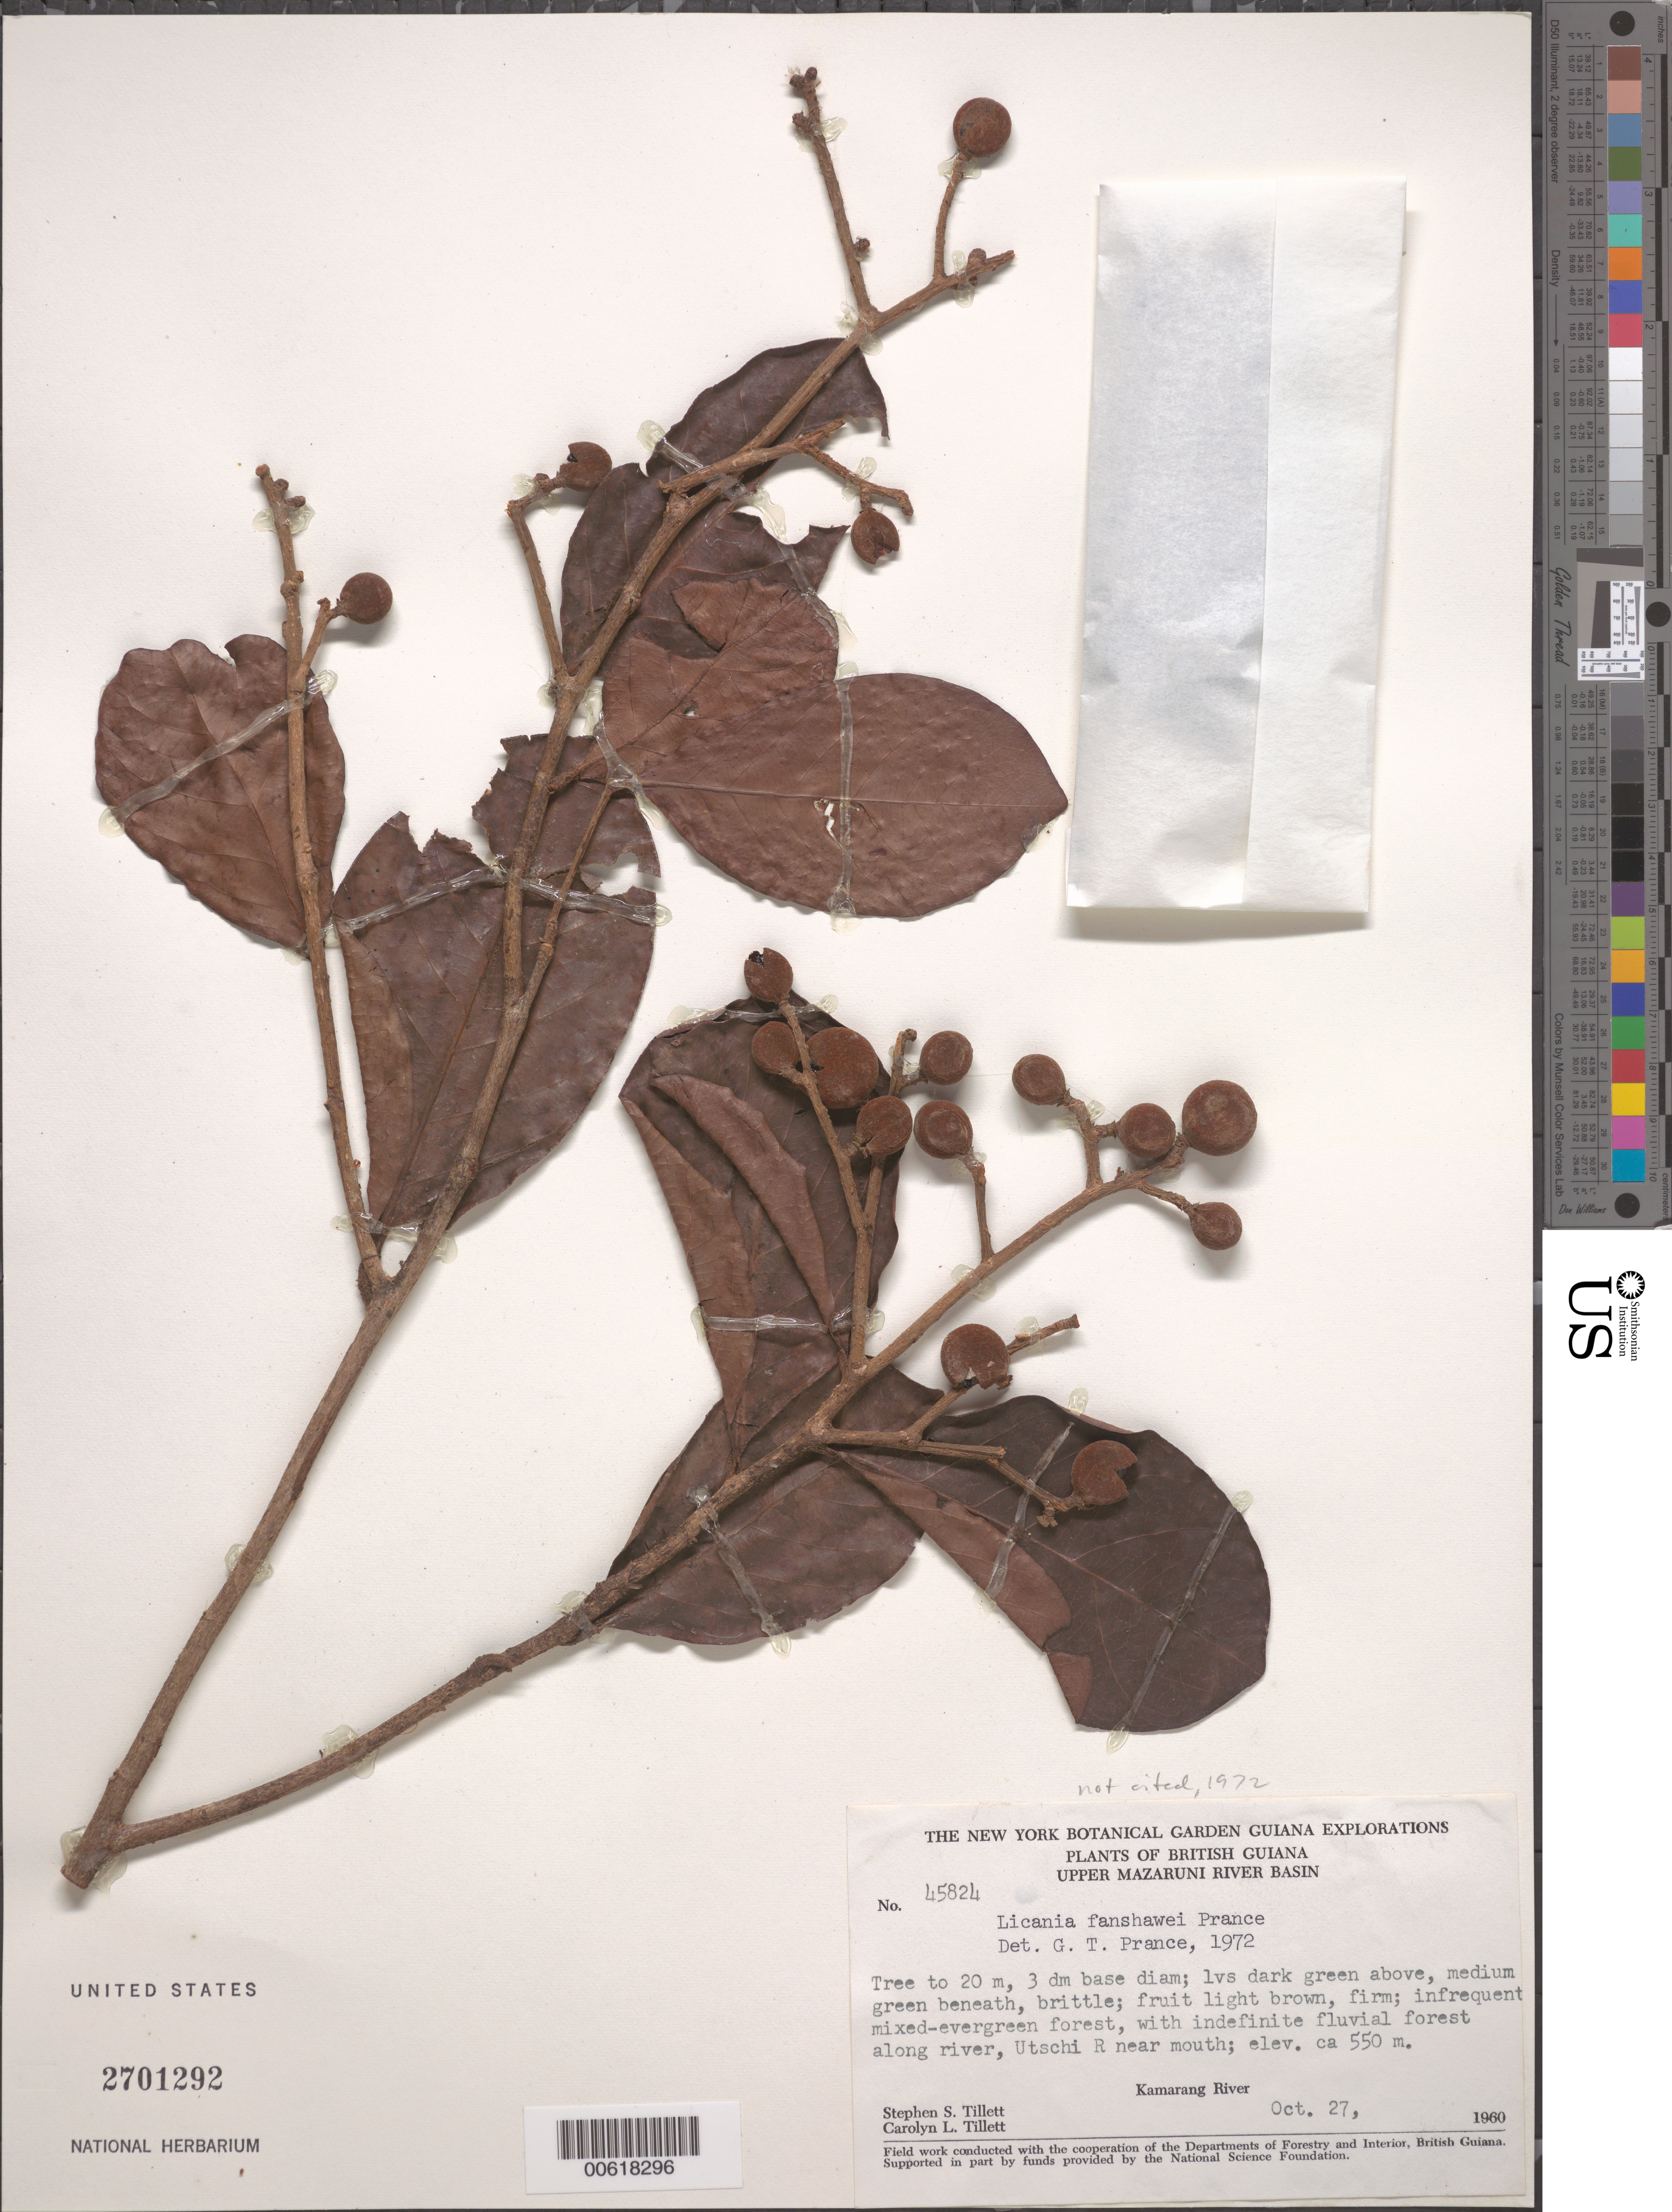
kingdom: Plantae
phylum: Tracheophyta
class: Magnoliopsida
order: Malpighiales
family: Chrysobalanaceae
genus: Licania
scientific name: Licania fanshawei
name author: Prance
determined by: Prance, G. T.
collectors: S. S. Tillett, C. L. Tillett & R. Boyan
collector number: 45824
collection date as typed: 27-Oct-60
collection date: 1960-10-27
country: Guyana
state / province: Cuyuni-Mazaruni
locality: Kamarang R., S side of Utschi R., near mouth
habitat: Mixed-evergreen forest, with indefinite fluvial forest along river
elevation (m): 550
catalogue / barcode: US 2701292